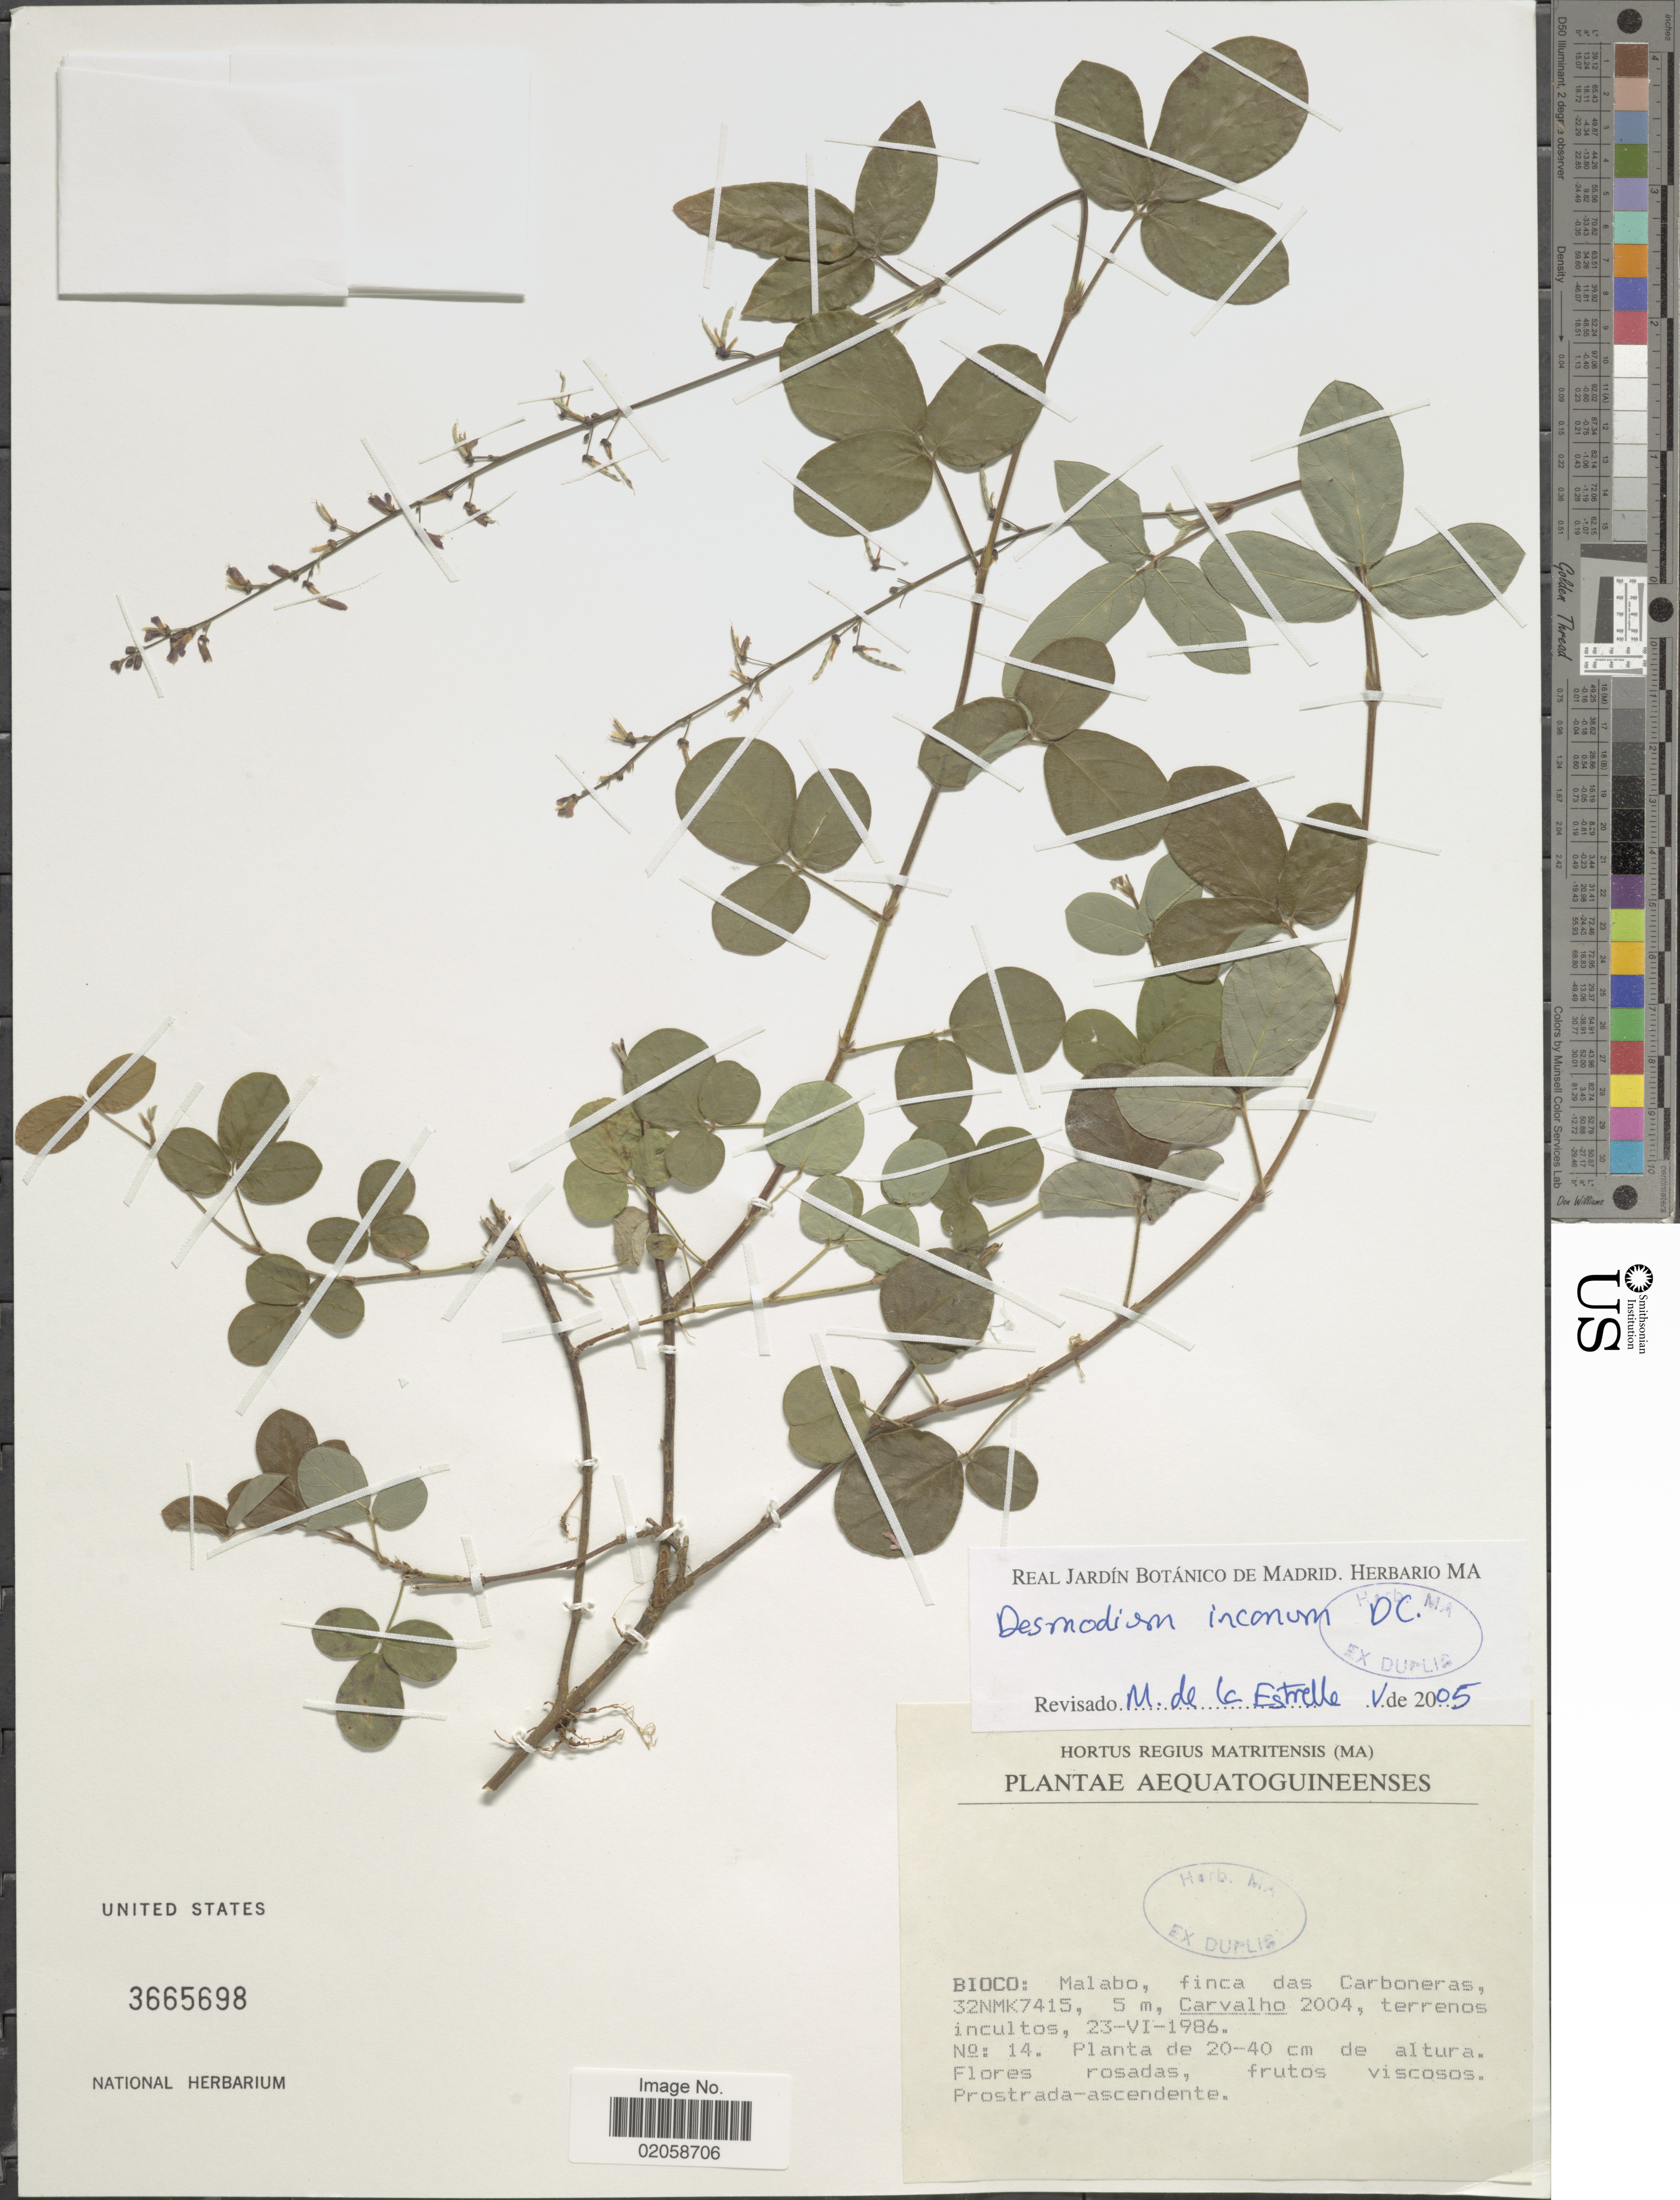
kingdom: Plantae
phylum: Tracheophyta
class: Magnoliopsida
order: Fabales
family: Fabaceae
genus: Desmodium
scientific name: Desmodium incanum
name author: (Sw.) DC.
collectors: Carvalho, --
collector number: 2004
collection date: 1986-06-23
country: Equatorial Guinea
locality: Bioco: Malabo, finca das Carboneras, 32NMK7415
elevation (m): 5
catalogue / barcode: US 3665698